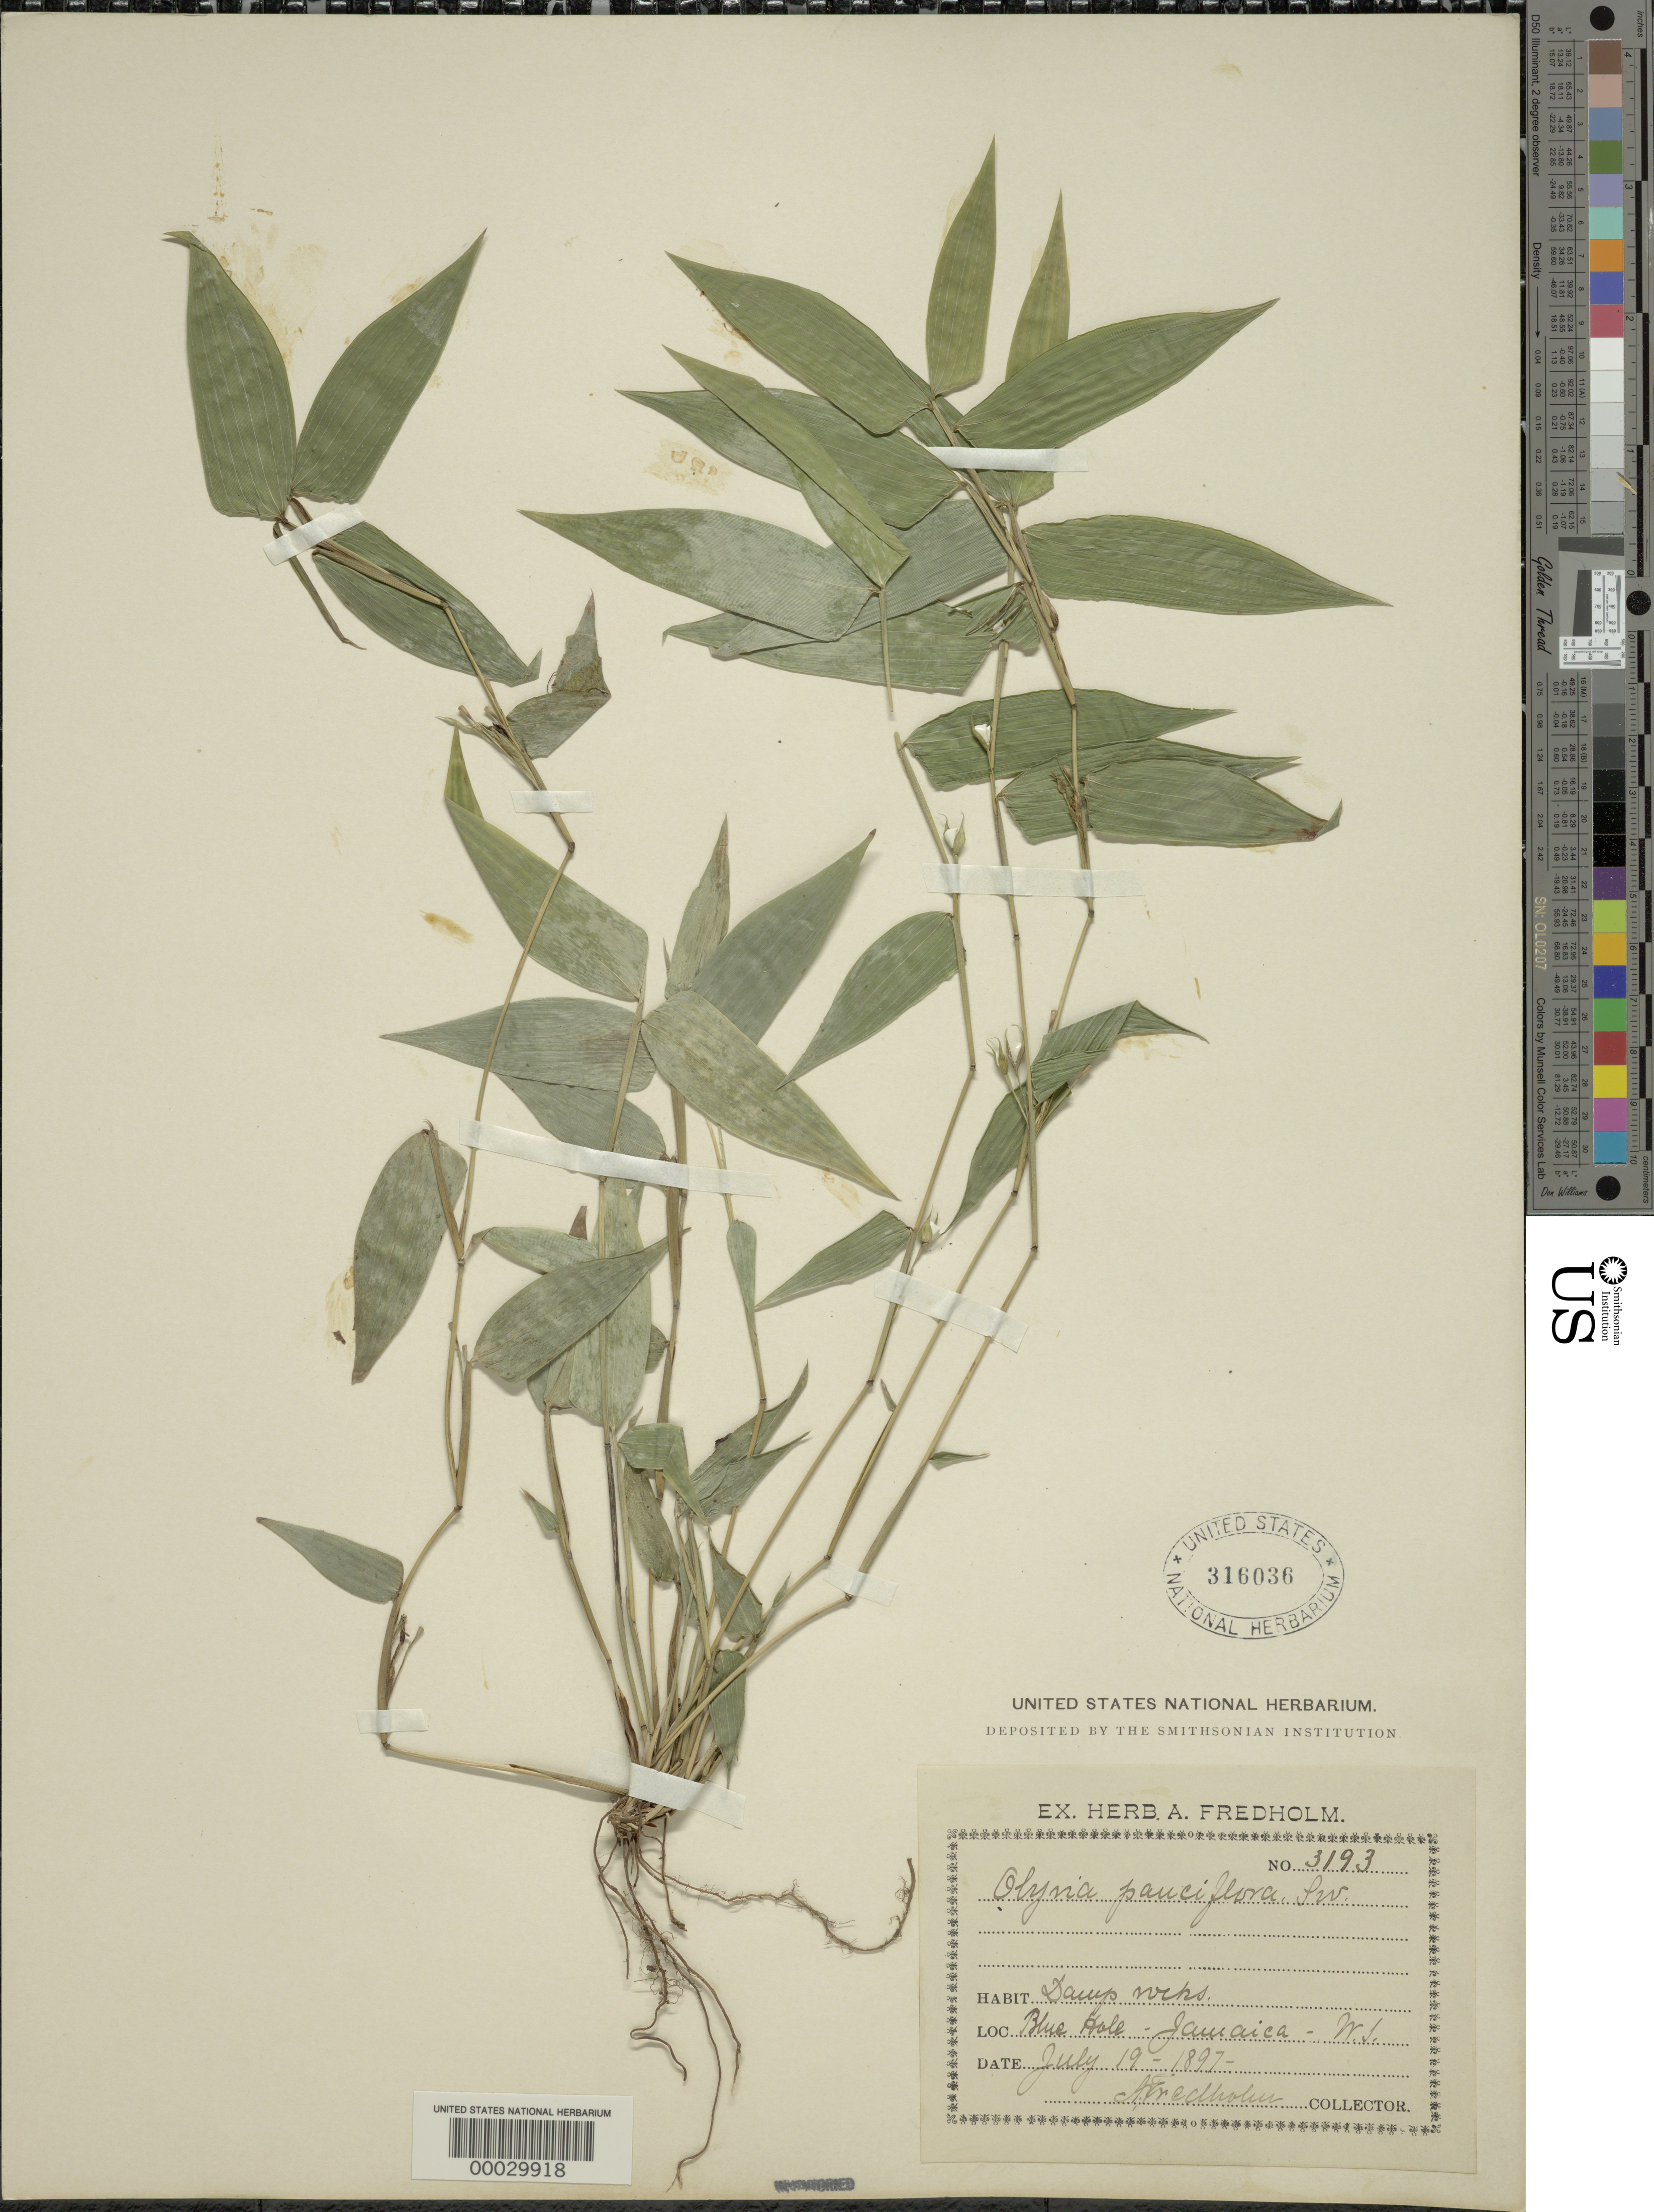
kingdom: Plantae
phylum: Tracheophyta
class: Liliopsida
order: Poales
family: Poaceae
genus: Lithachne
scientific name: Lithachne pauciflora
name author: (Sw.) P. Beauv.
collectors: A. J. Fredholm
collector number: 3193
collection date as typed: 19 Jul 1897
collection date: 1897-07-19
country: Jamaica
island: Greater Antilles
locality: Blue hole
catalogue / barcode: US 316036